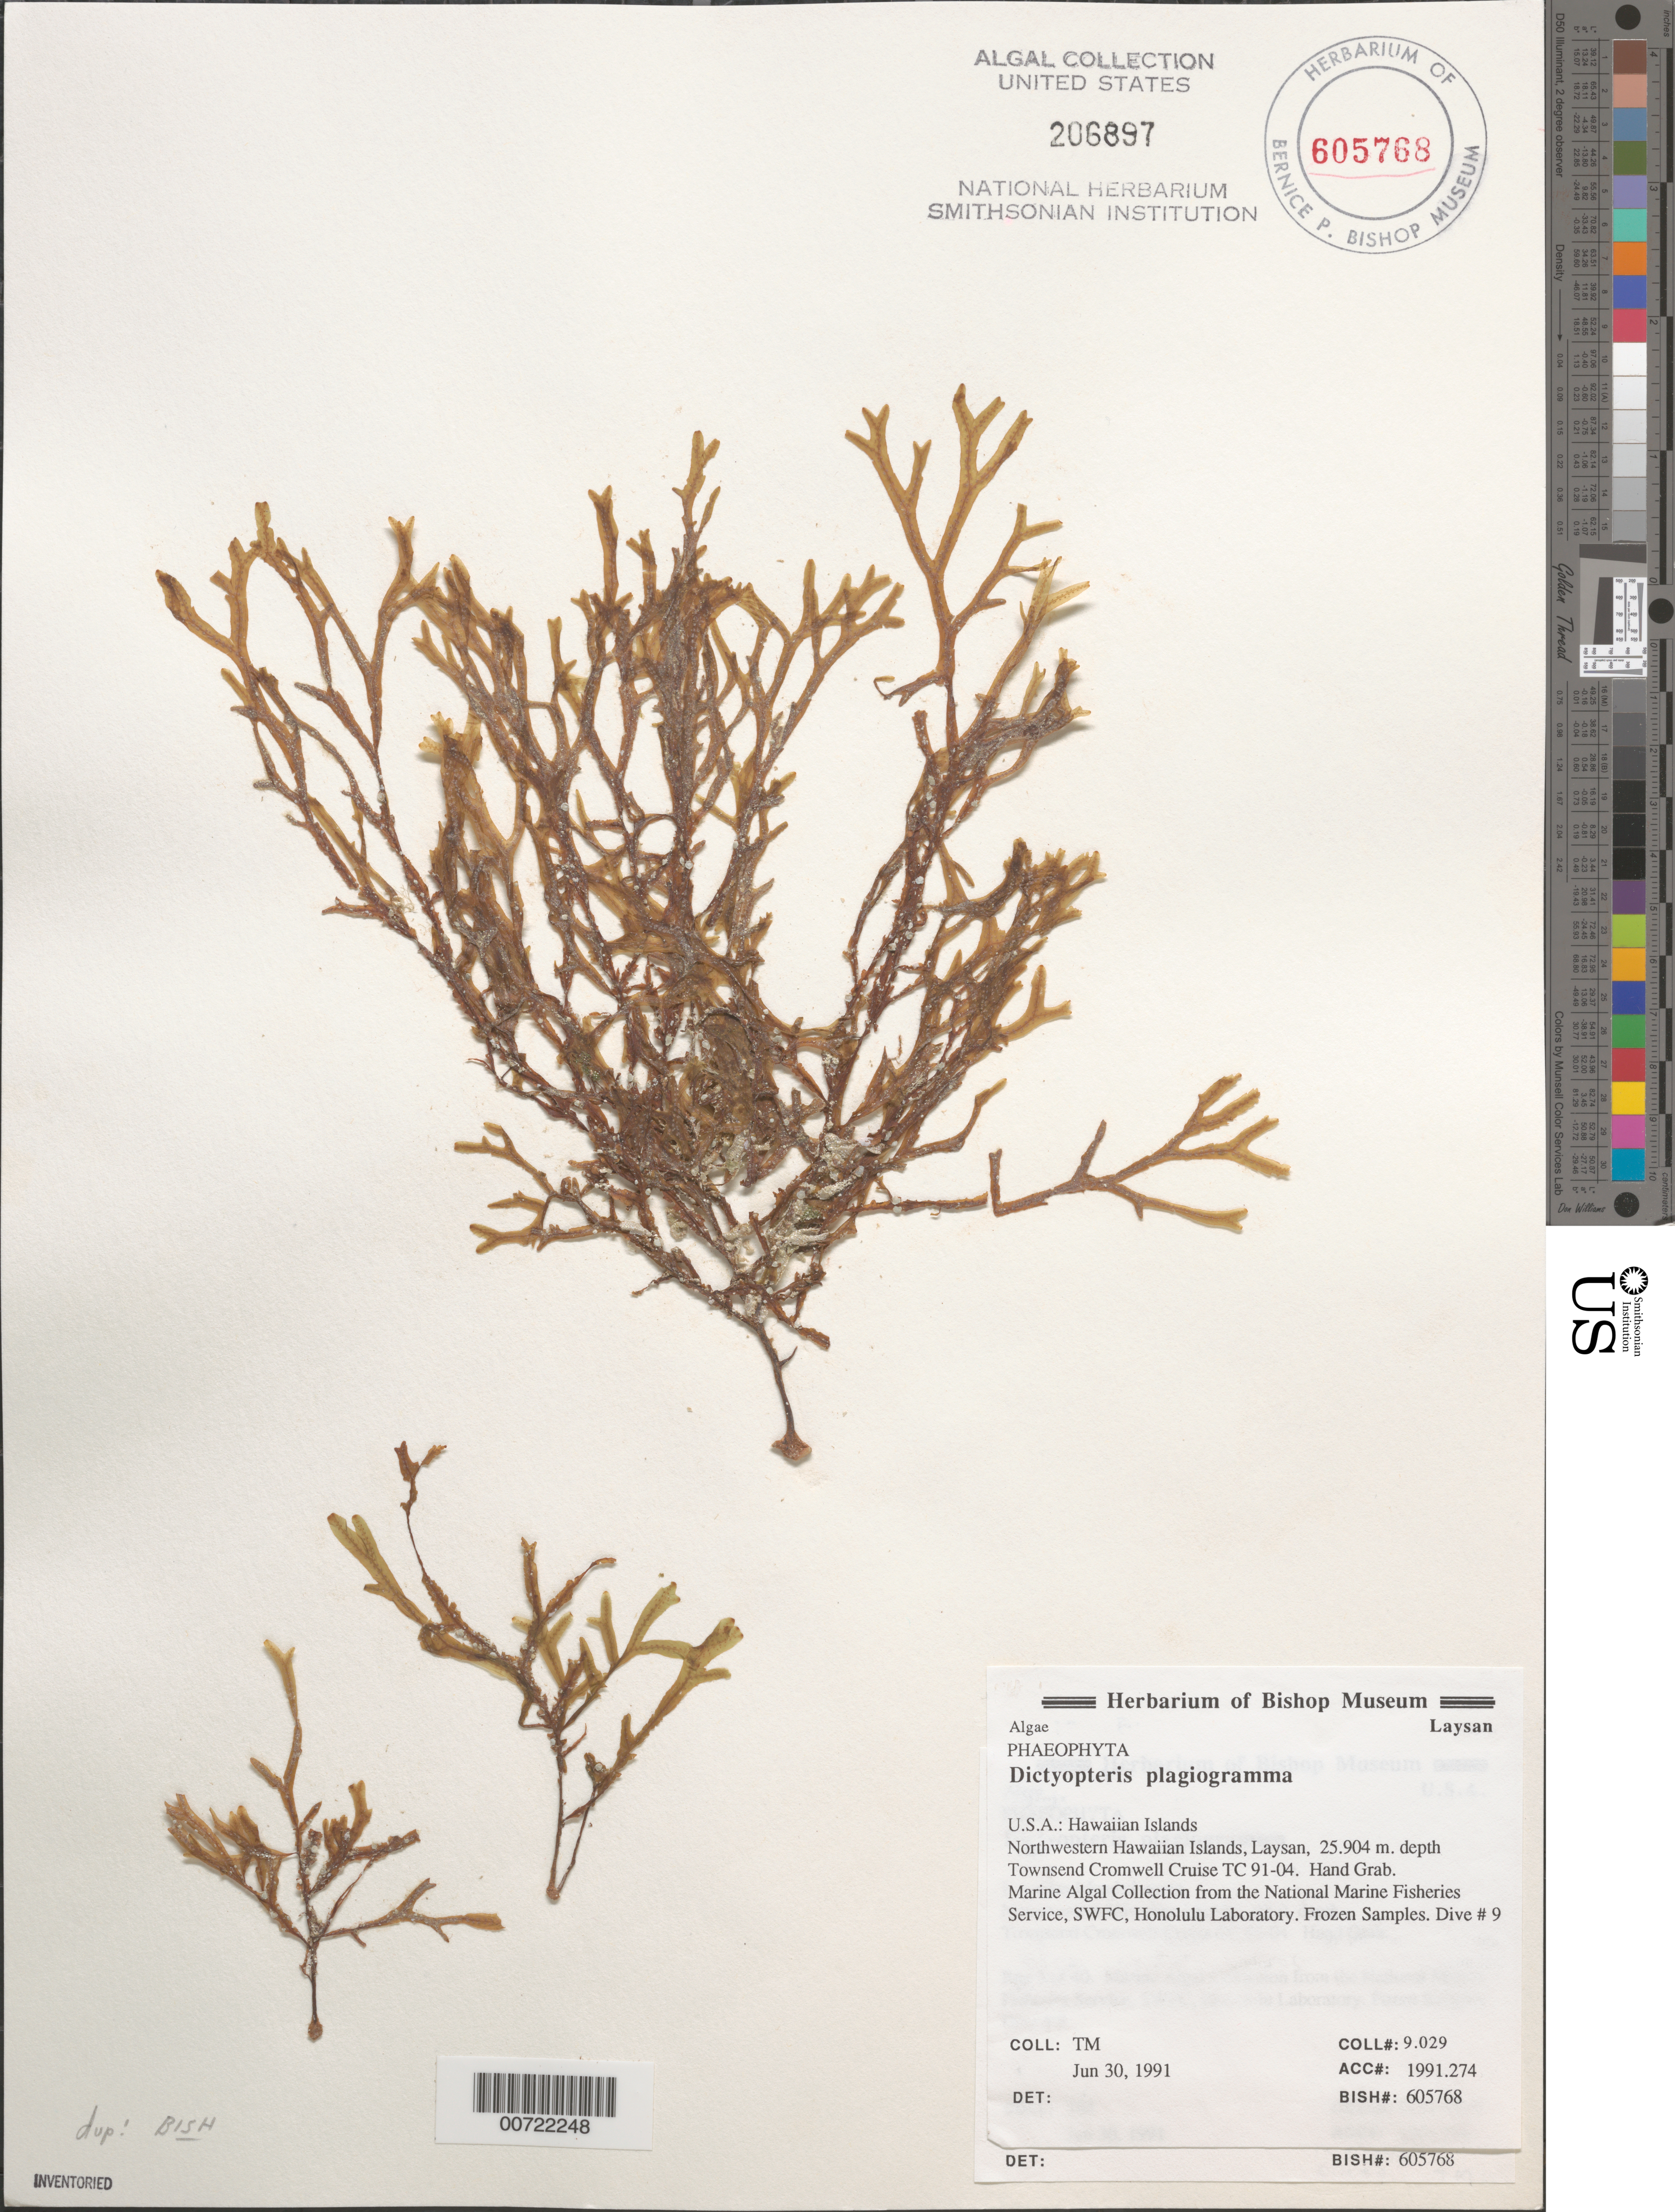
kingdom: Chromista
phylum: Ochrophyta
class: Phaeophyceae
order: Dictyotales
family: Dictyotaceae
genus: Dictyopteris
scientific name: Dictyopteris plagiogramma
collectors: T. M.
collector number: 9.029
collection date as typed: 30 Jun 1991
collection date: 1991-06-30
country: United States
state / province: Hawaii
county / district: Honolulu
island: Laysan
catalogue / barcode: US 206897